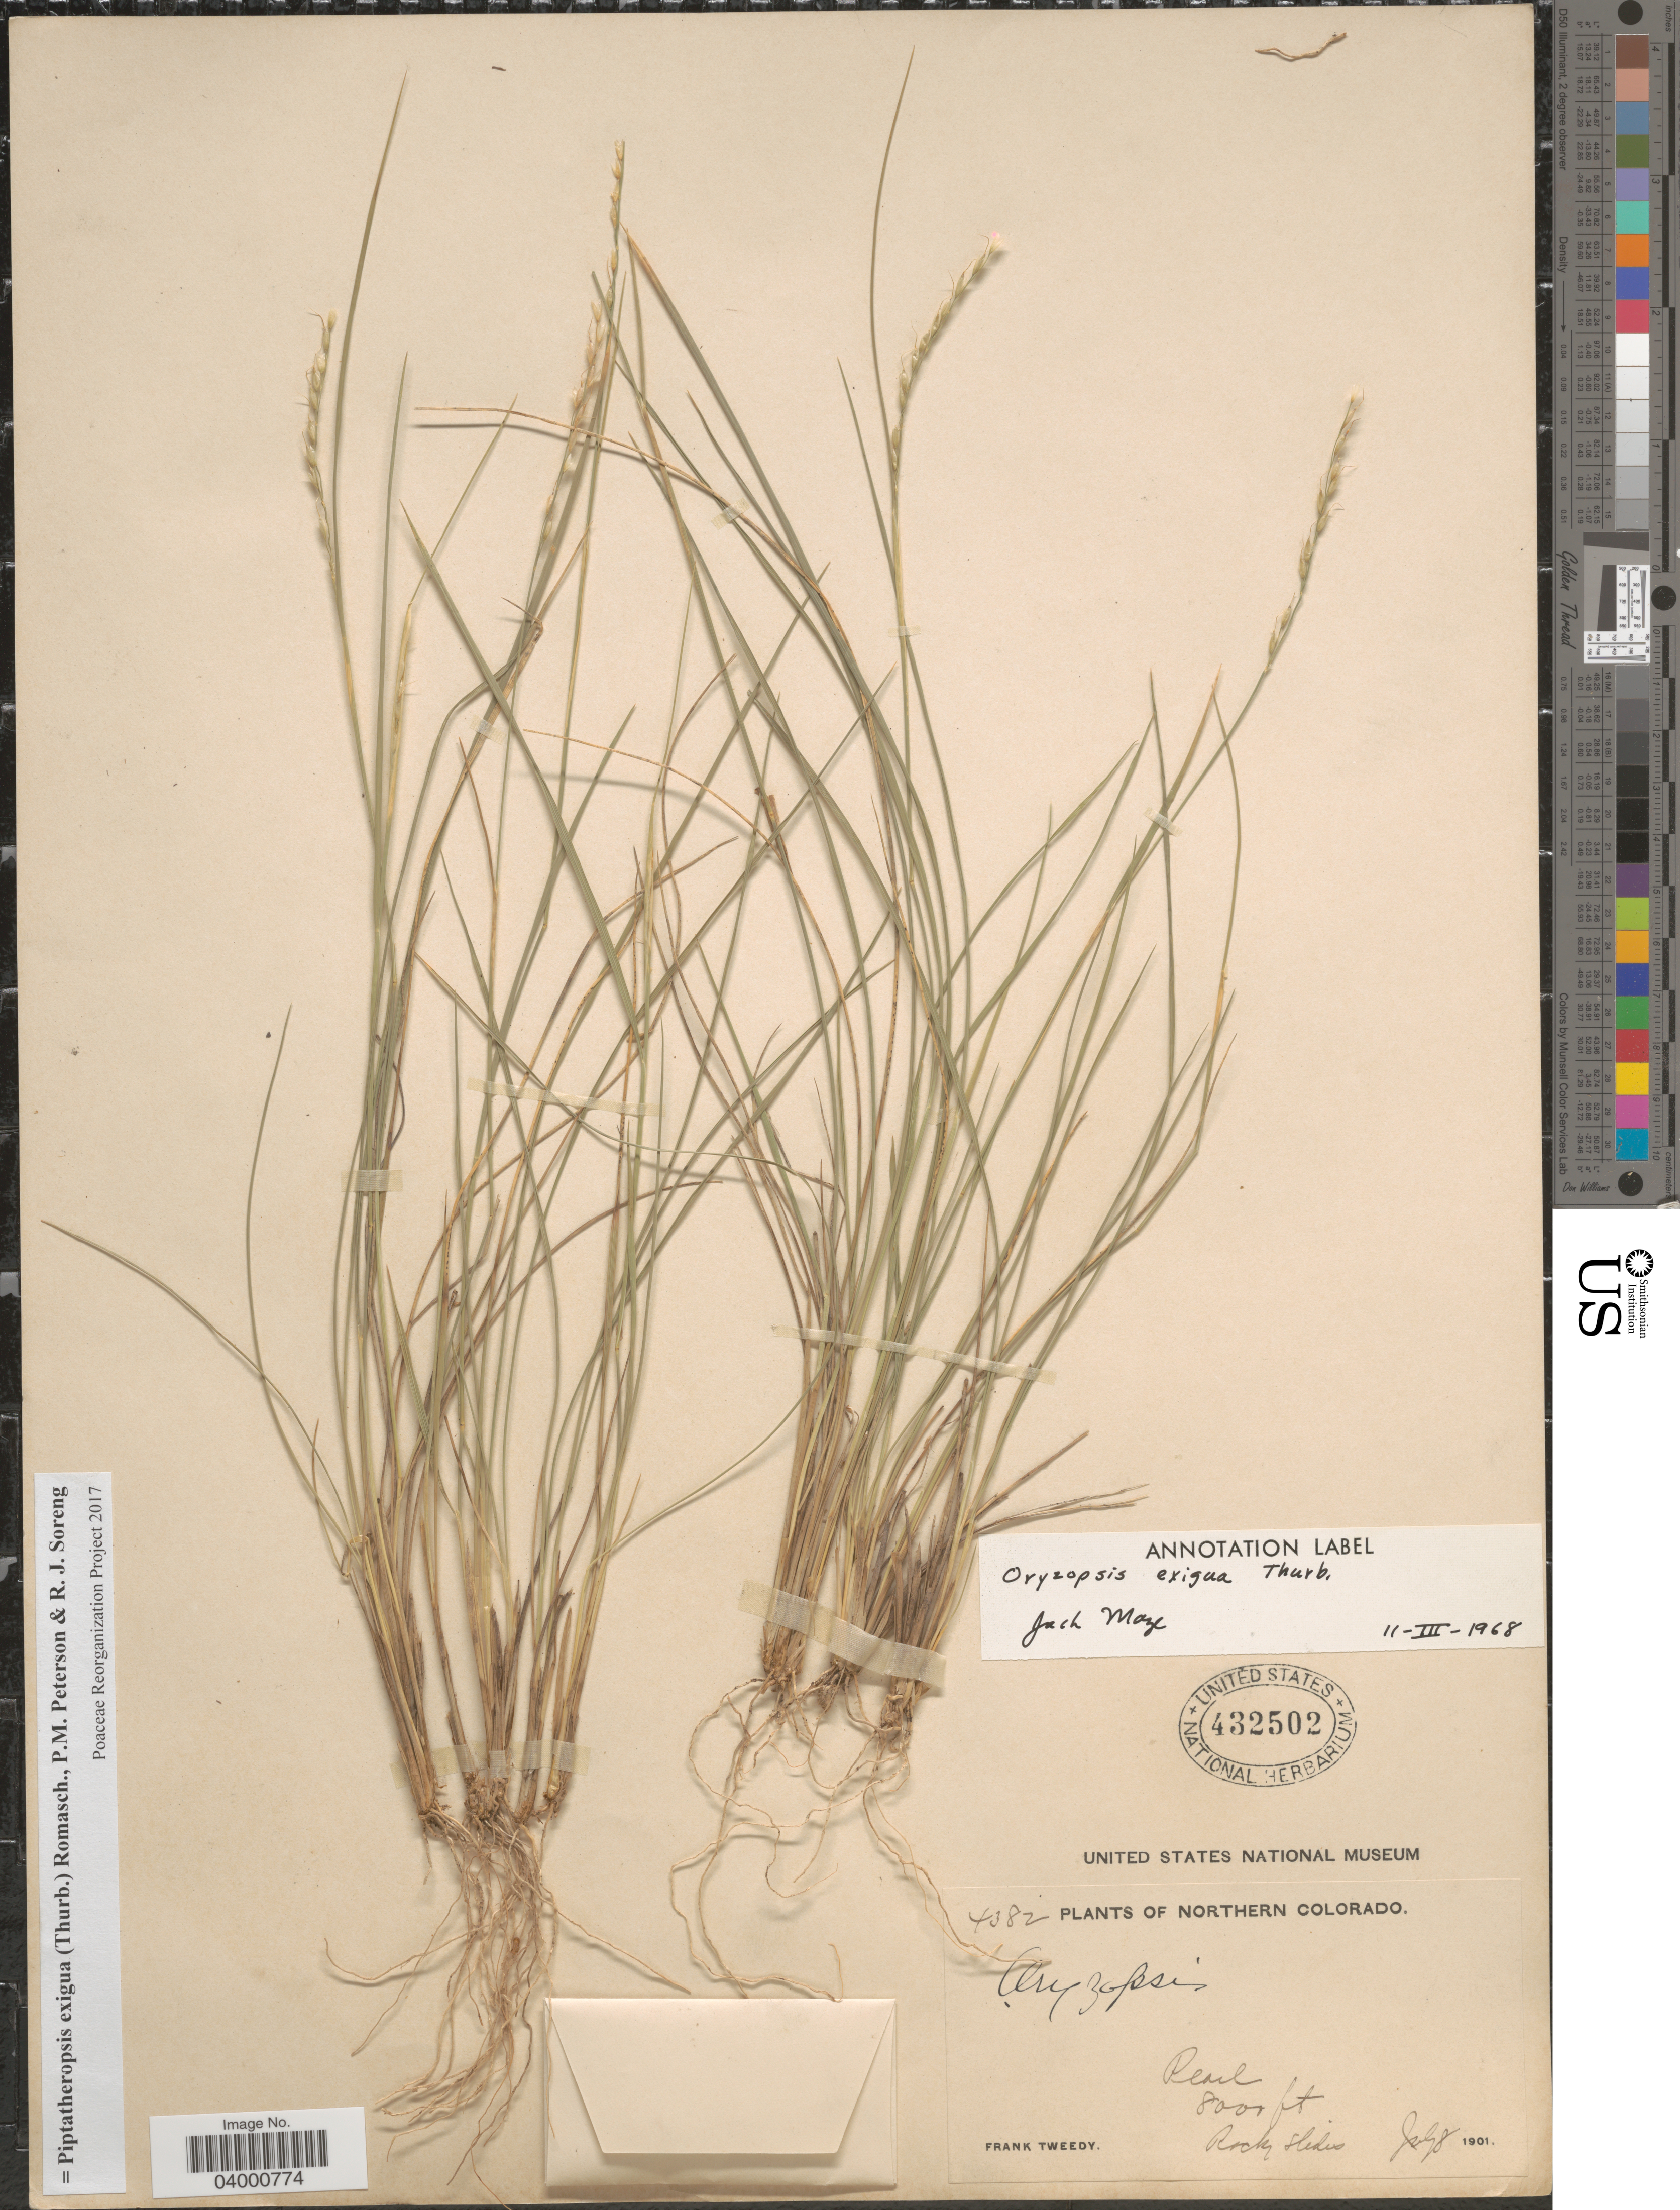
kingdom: Plantae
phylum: Tracheophyta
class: Liliopsida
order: Poales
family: Poaceae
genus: Piptatheropsis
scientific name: Piptatheropsis exigua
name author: (Thurb.) Romasch. et al.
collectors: F. Tweedy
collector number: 4382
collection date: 1901-07-08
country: United States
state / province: Colorado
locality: Northern Colorado. Pearl.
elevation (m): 2438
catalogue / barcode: US 432502